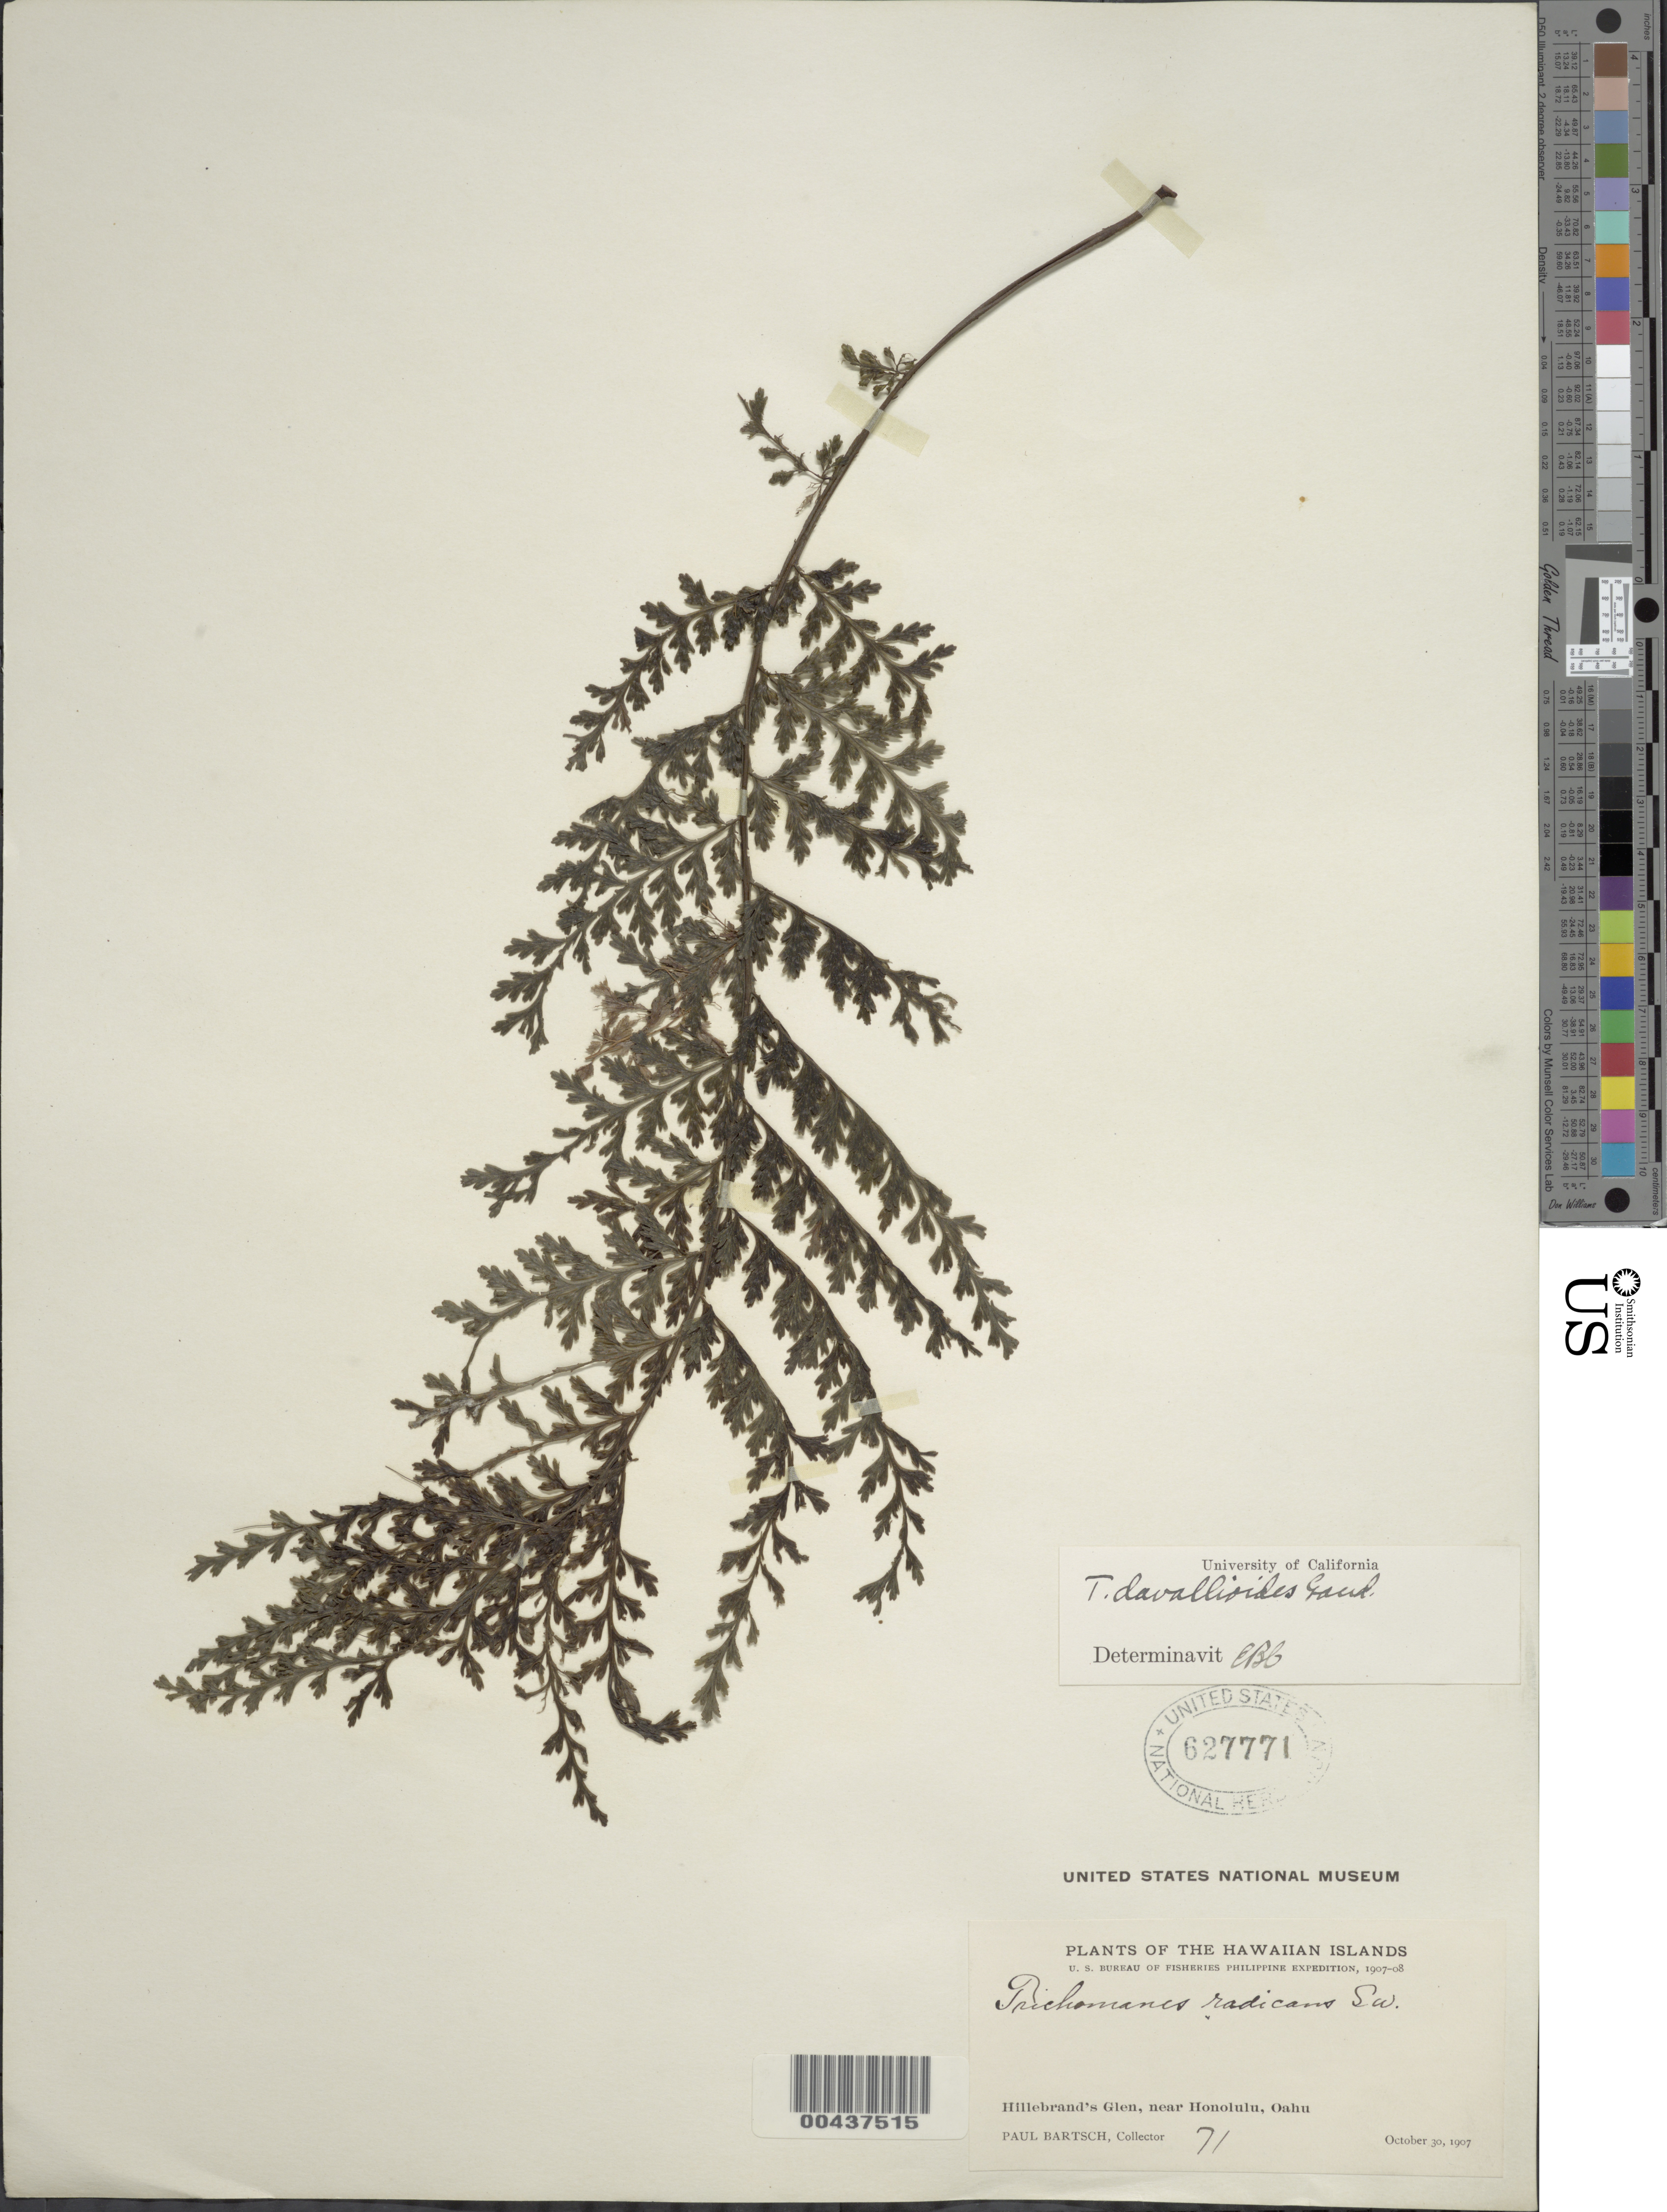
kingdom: Plantae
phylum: Tracheophyta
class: Polypodiopsida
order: Hymenophyllales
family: Hymenophyllaceae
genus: Vandenboschia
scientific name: Vandenboschia davallioides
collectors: P. Bartsch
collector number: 71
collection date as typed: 30 Oct 1907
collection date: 1907-10-30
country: United States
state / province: Hawaii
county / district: Honolulu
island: Oahu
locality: Hillebrand's Glen, near Honolulu, Oahu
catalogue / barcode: US 627771